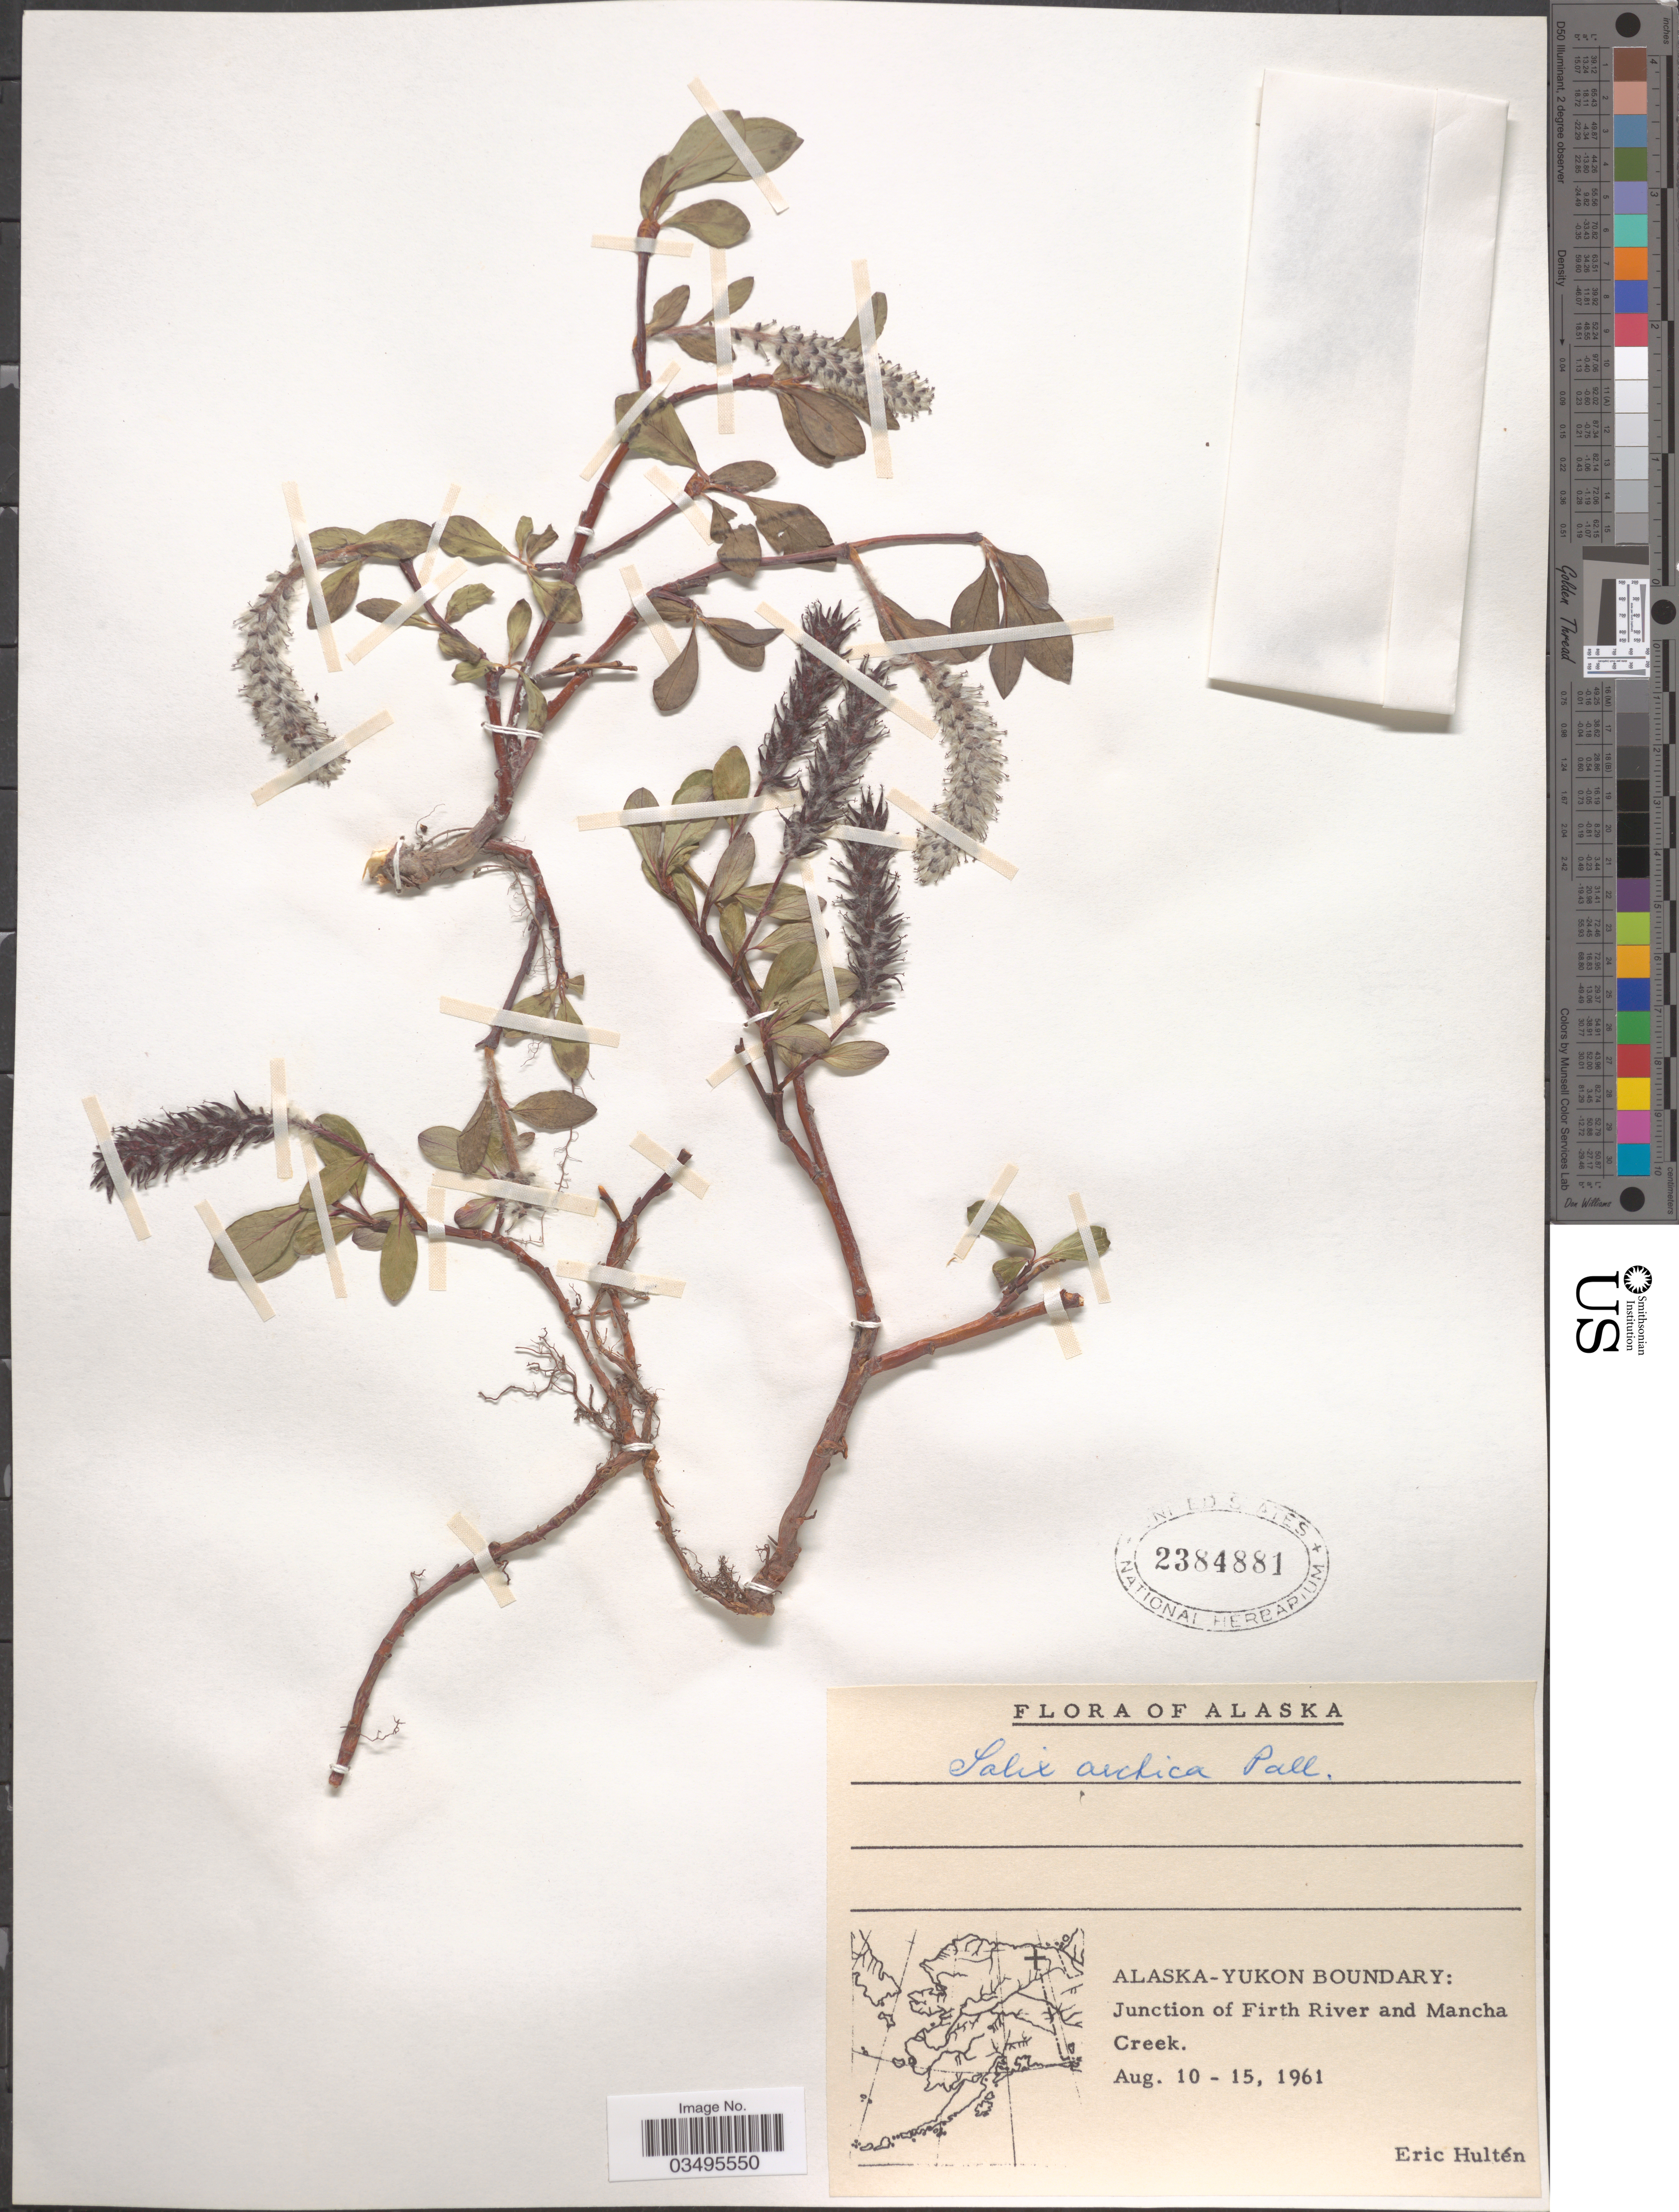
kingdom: Plantae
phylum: Tracheophyta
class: Magnoliopsida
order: Malpighiales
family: Salicaceae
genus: Salix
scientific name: Salix arctica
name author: Pall.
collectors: E. G. Hultén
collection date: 1961-08-10/1961-08-15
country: United States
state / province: Alaska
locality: Alaska-Yukon Boundary: Junction of Firth River and Mancha Creek.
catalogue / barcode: US 2384881